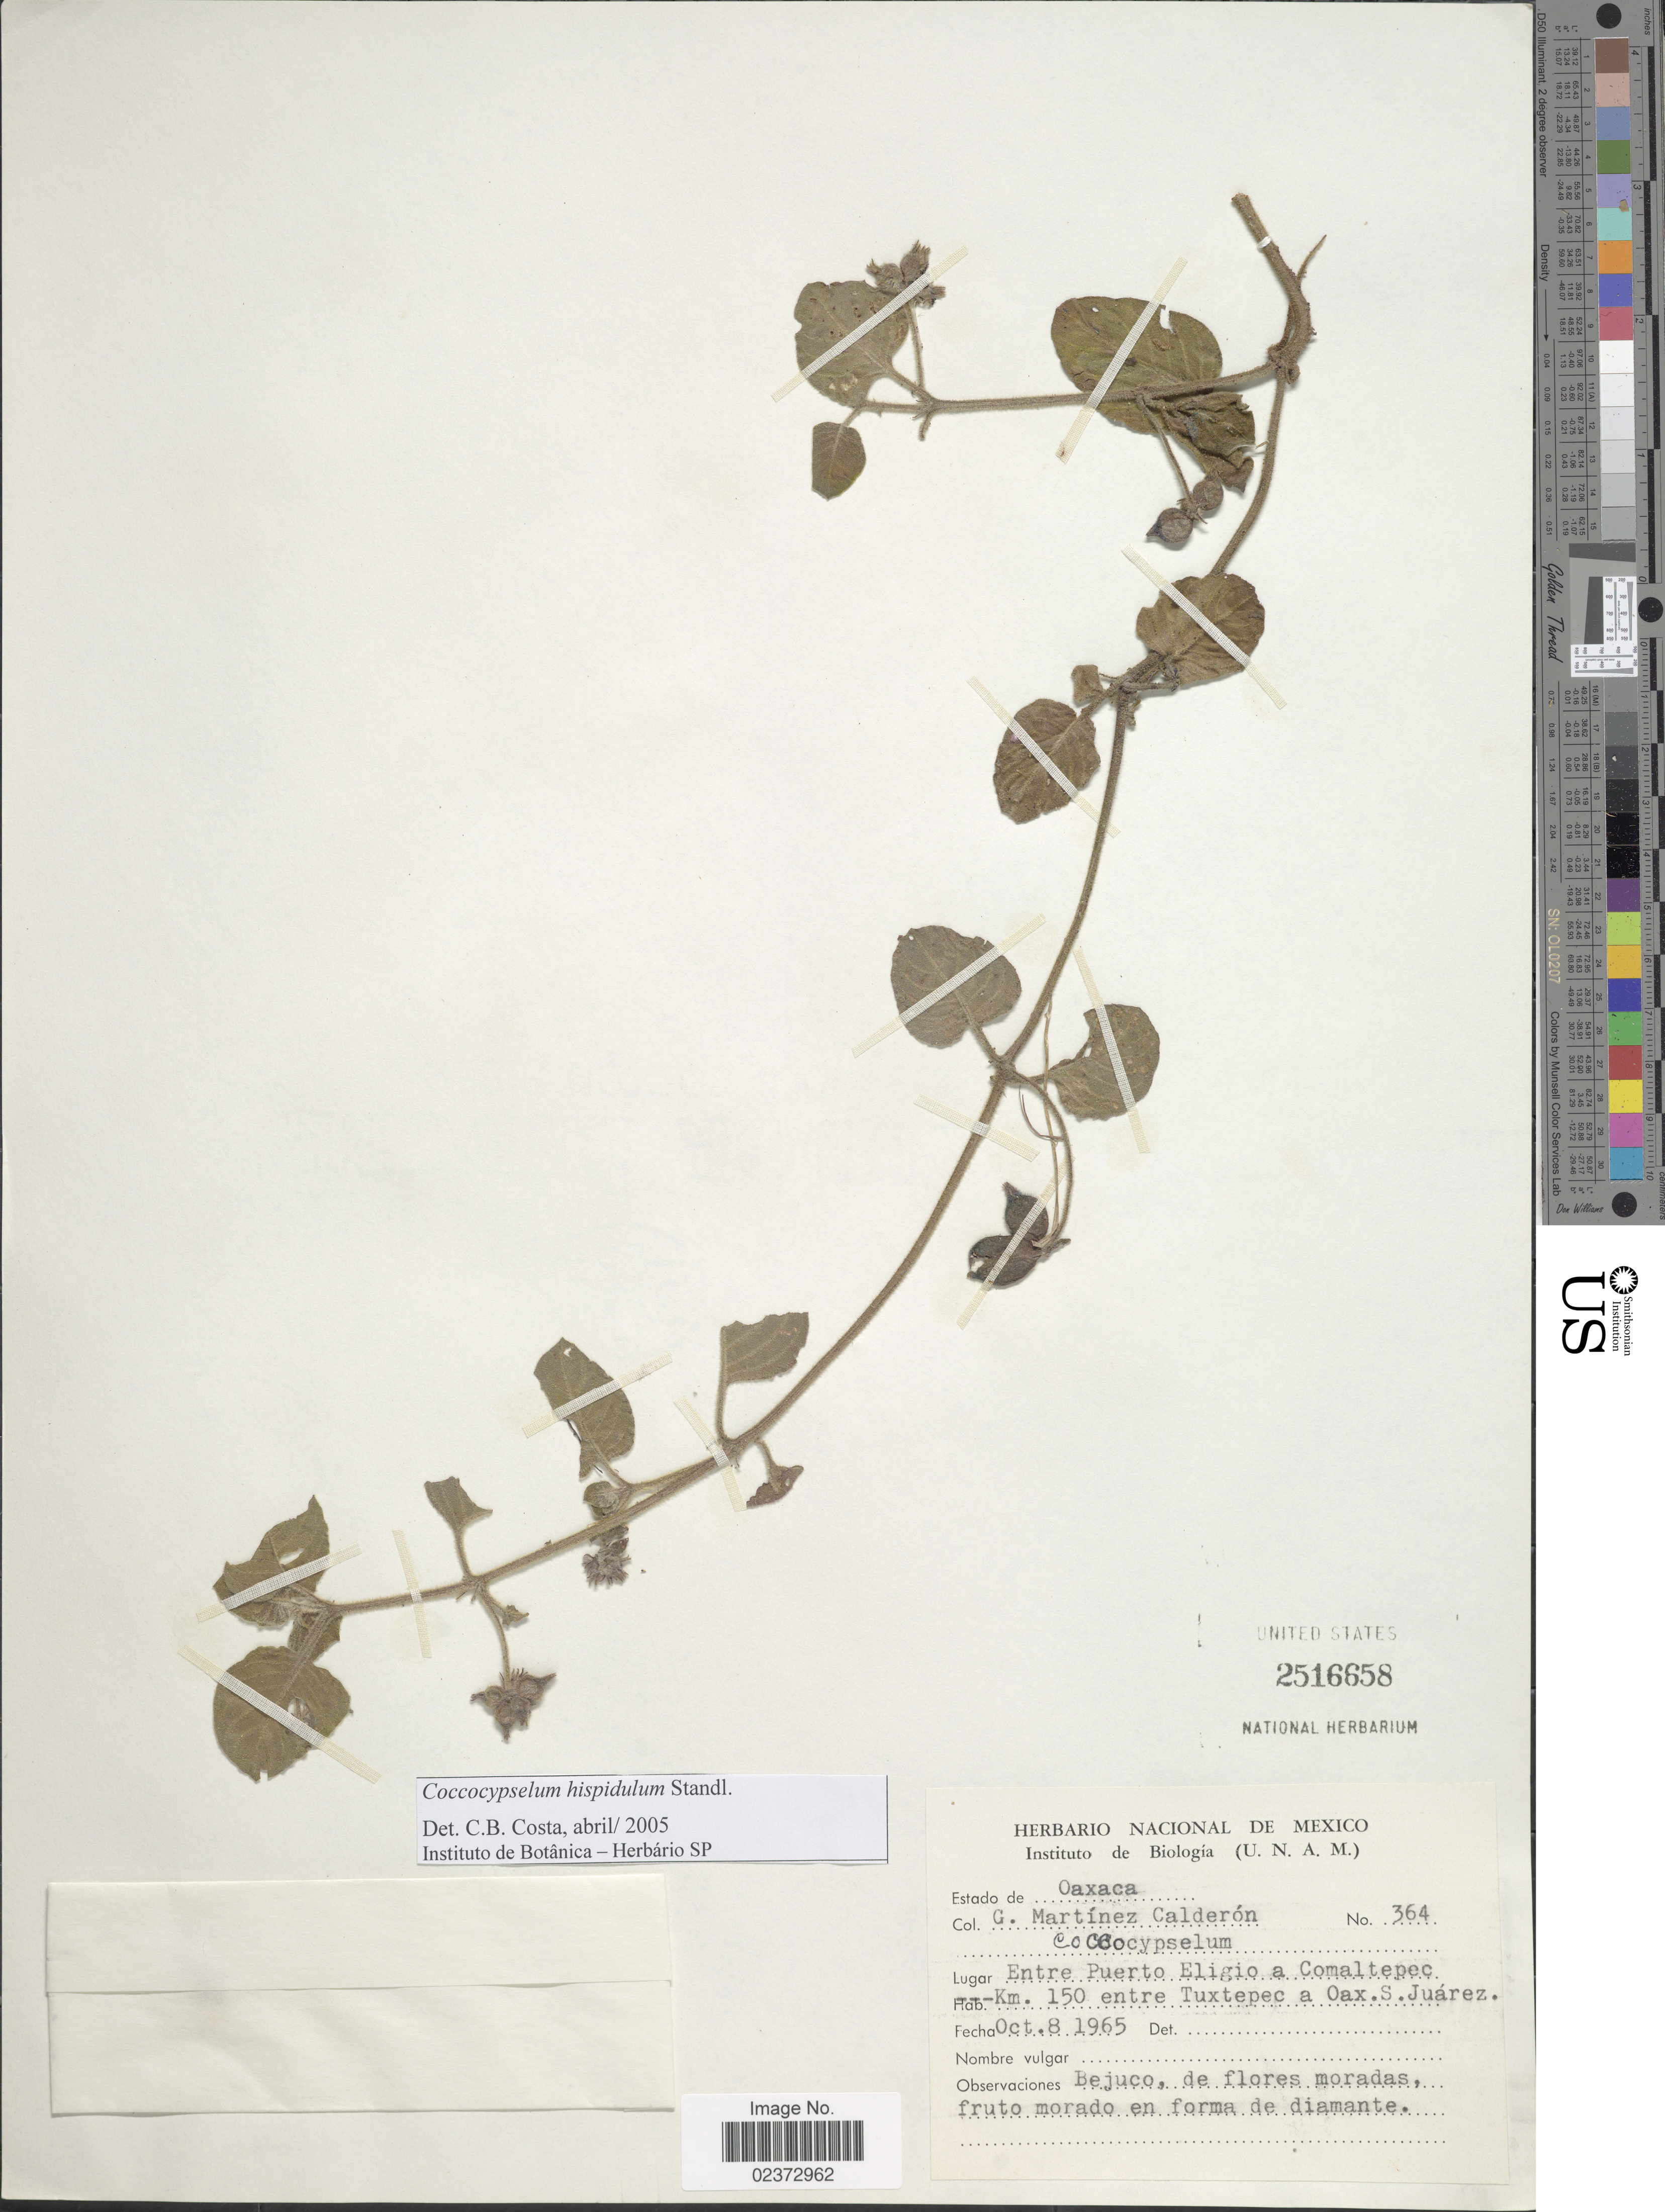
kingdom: Plantae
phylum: Tracheophyta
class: Magnoliopsida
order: Gentianales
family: Rubiaceae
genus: Coccocypselum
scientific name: Coccocypselum hispidulum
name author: (Standl.) Standl.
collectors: G. Martínez Calderón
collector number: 364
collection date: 1965-10-08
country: Mexico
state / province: Oaxaca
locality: Estado de Oaxaca, Entre Puerto Eligio a Comaltepec, Km 150 entre Tuxtepex a Oax. S. Juarez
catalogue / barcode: US 2516658